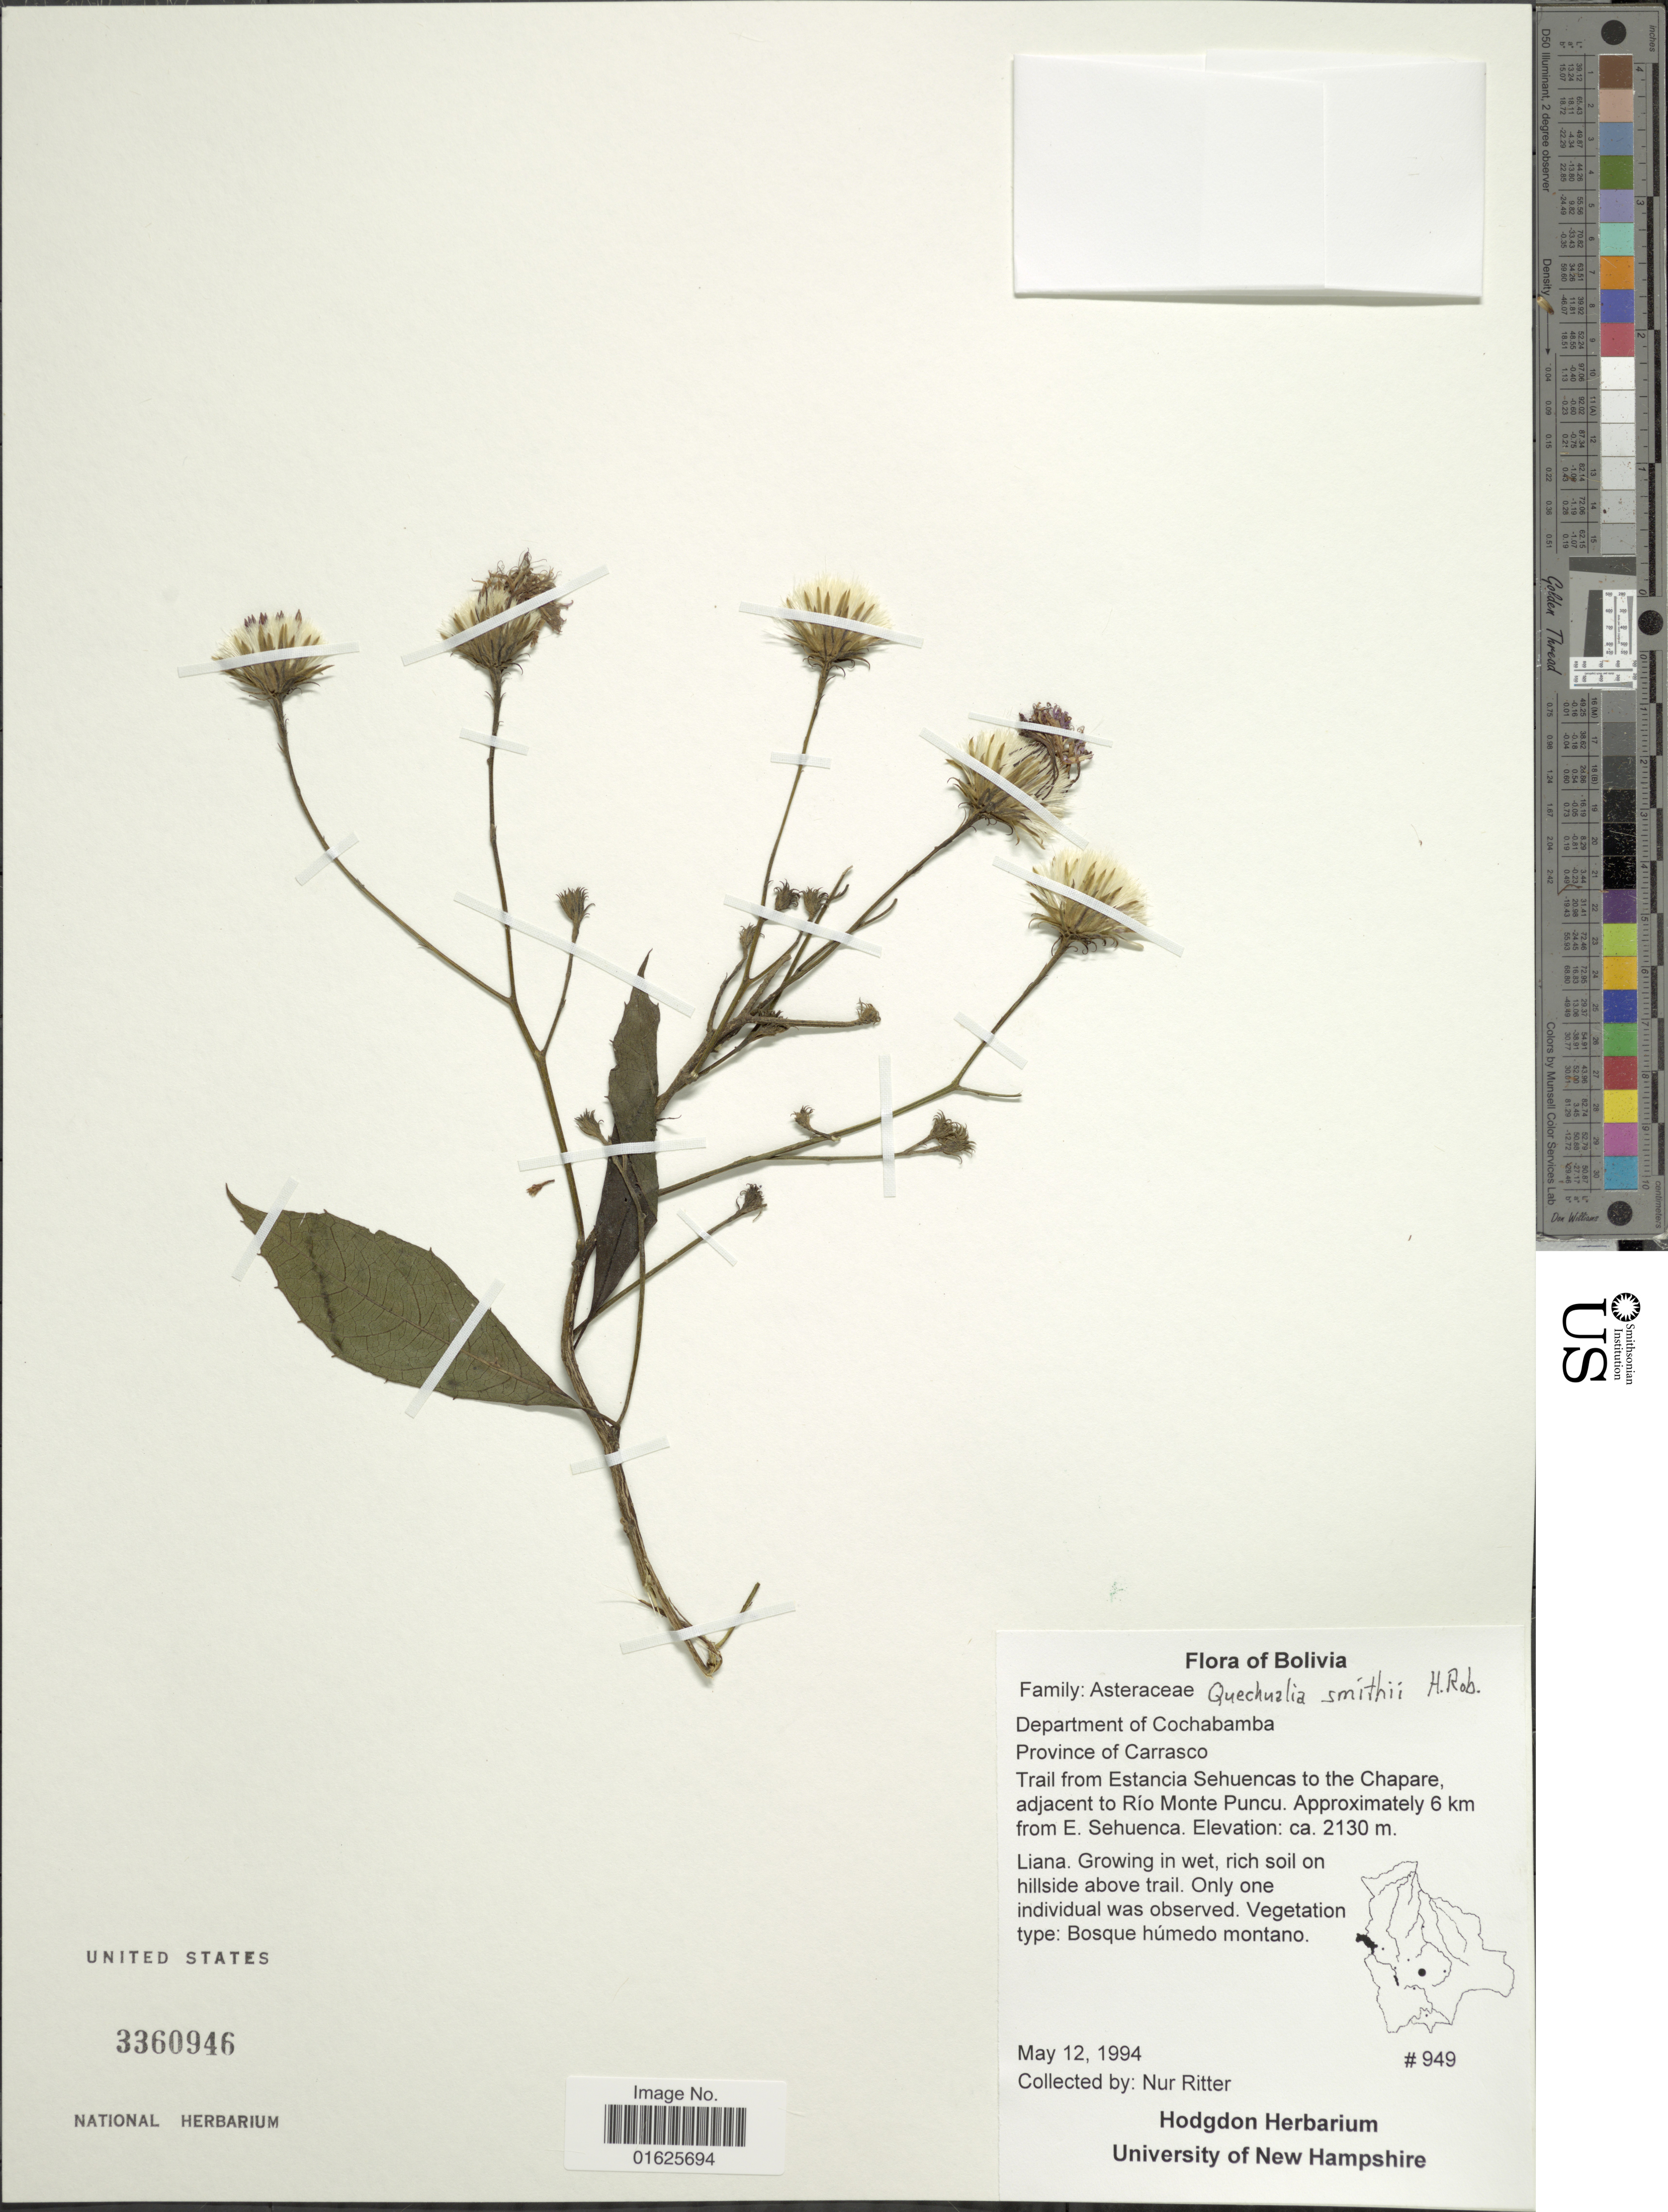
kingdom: Plantae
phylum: Tracheophyta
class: Magnoliopsida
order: Asterales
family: Asteraceae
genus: Quechualia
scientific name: Quechualia smithii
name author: H. Rob.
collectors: N. Ritter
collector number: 949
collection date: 1994-05-12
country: Bolivia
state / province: Cochabamba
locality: Department of Cochabamba, Province of Carrasco, Trail from Estancia Sehuencas to the Chapare, adjacent to Río Monte Puncu. Approximately 6 km from E. Sehuenca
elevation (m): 2130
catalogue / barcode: US 3360946